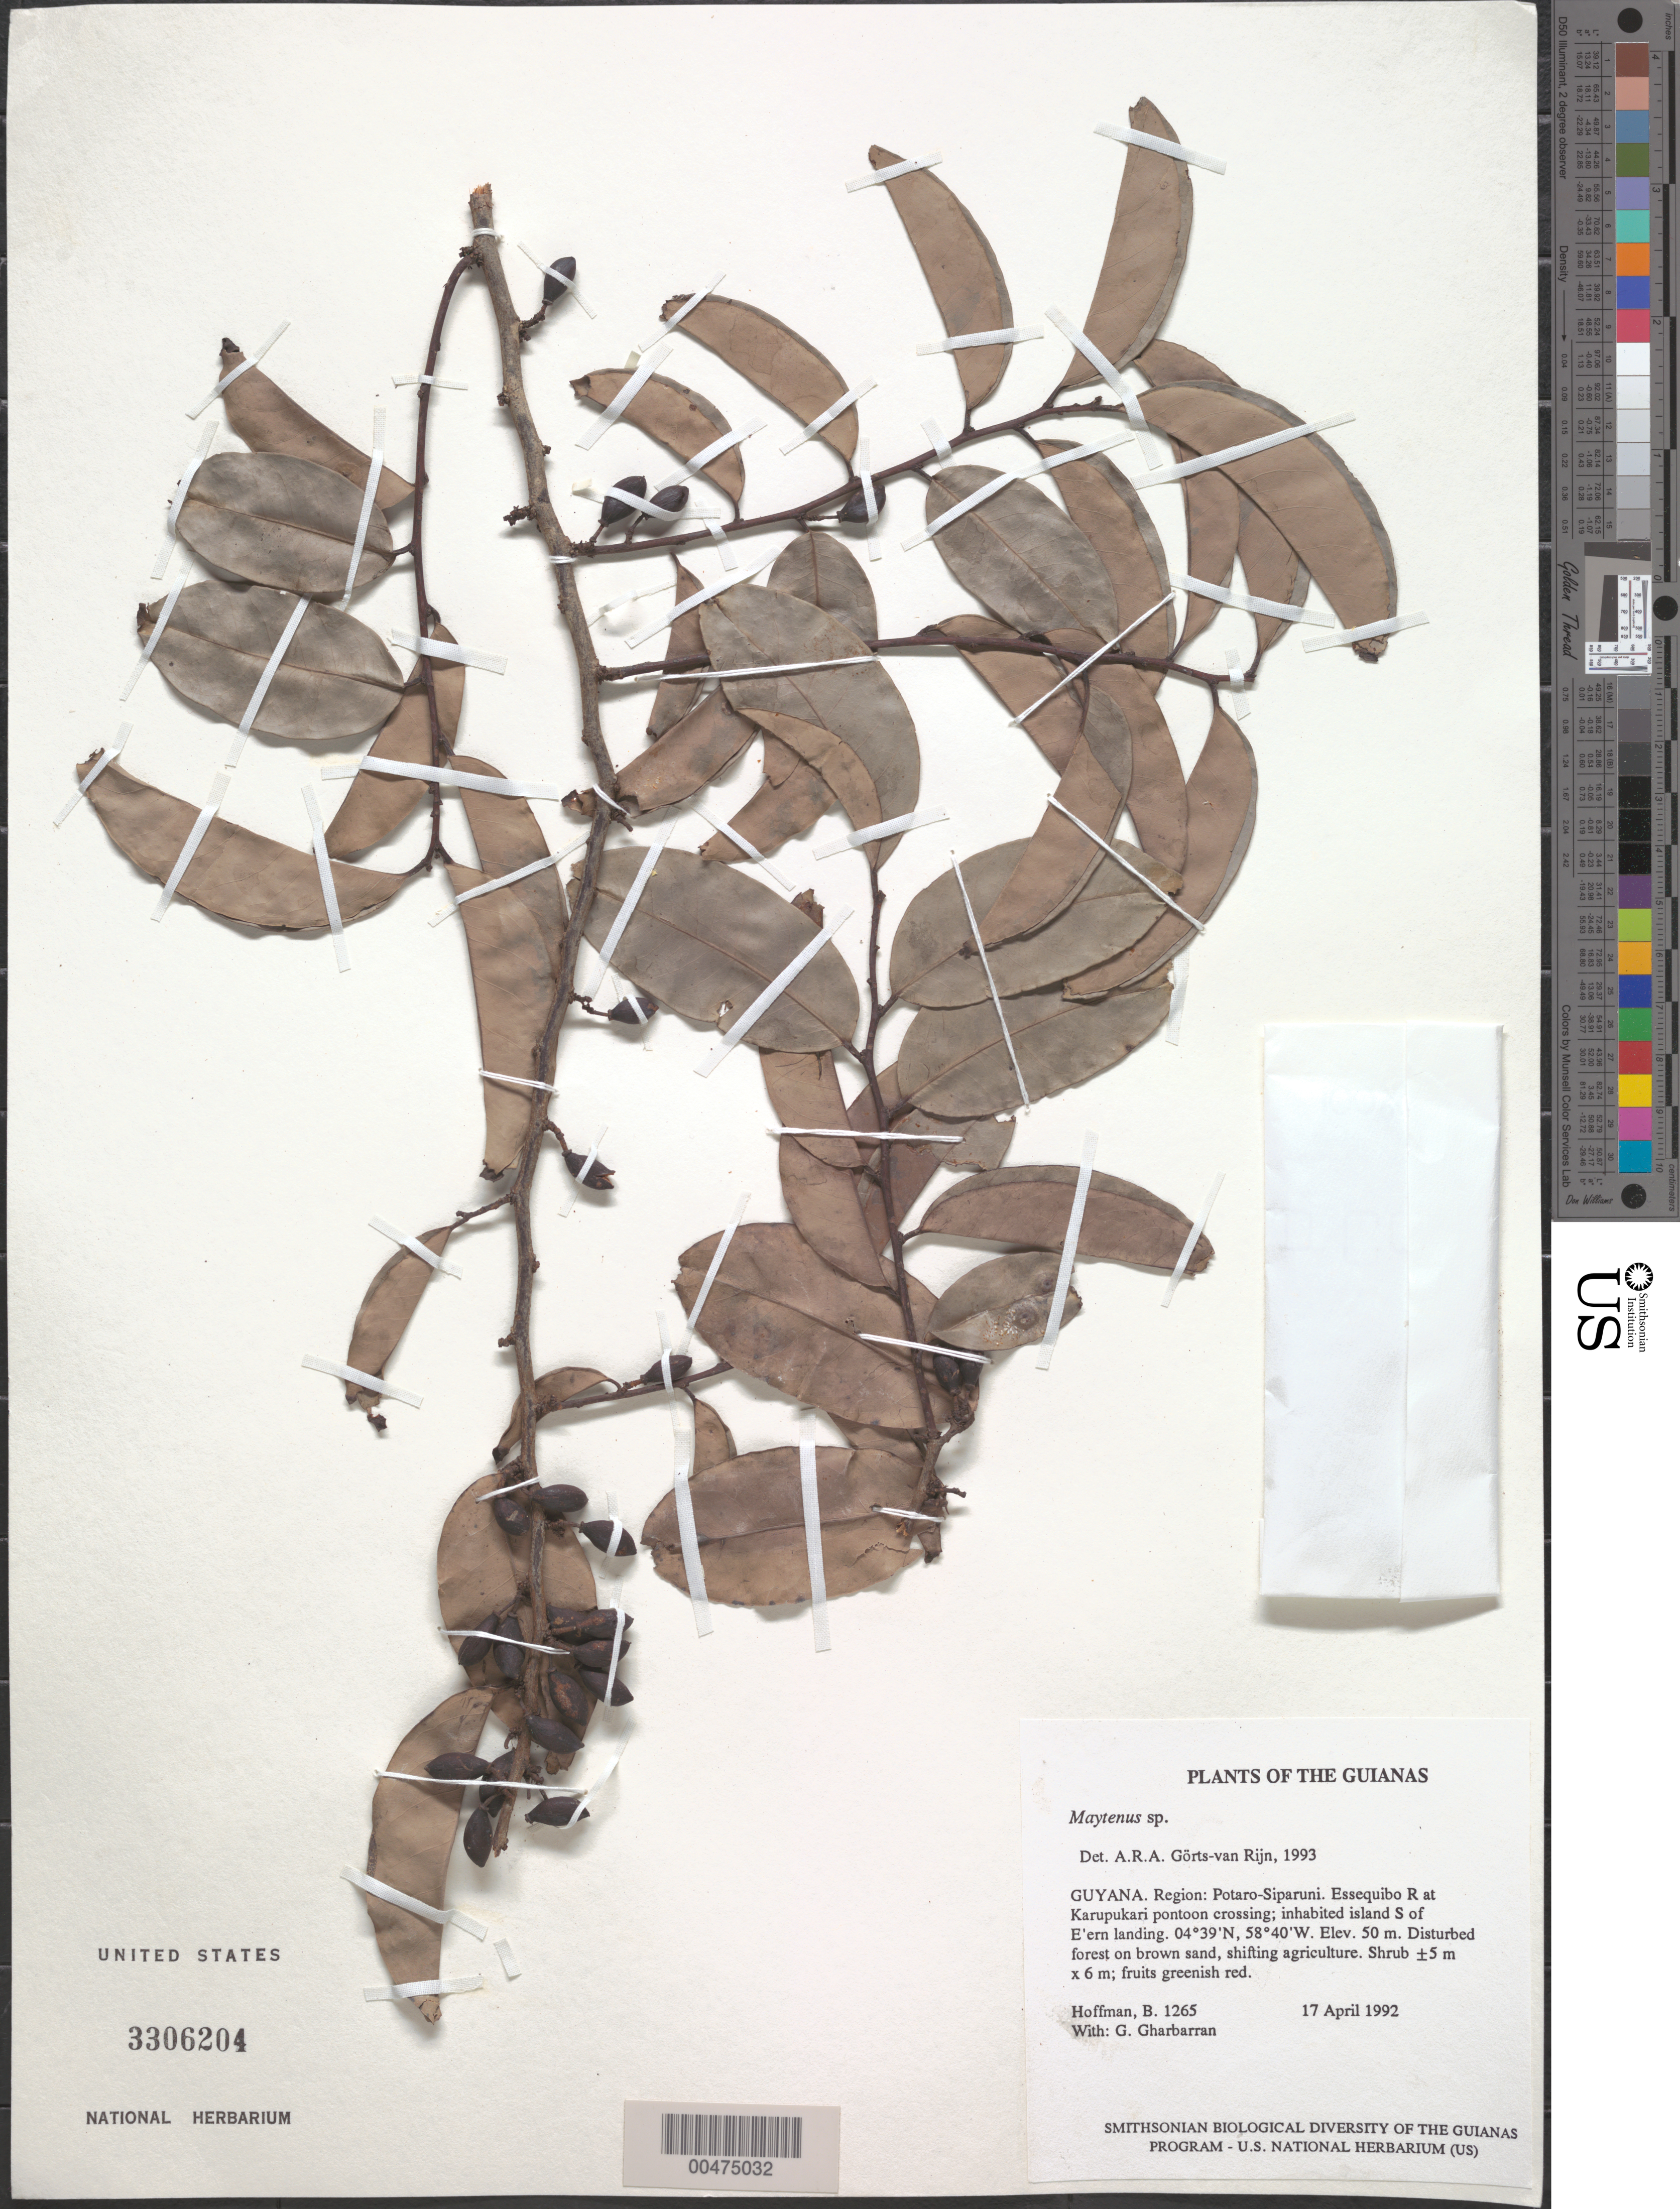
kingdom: Plantae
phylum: Tracheophyta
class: Magnoliopsida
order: Celastrales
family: Celastraceae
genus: Maytenus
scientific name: Maytenus sp.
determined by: Görts-van Rijn, A. R. A.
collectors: B. Hoffman & G. Gharbarran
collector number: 1265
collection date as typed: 17 April 1992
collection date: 1992-04-17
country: Guyana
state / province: Potaro-Siparuni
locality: Essequibo River at Karupukari pontoon crossing; inhabited island S of Eastern landing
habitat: Disturbed forest on brown sand, shifting agriculture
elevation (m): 50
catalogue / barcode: US 3306204